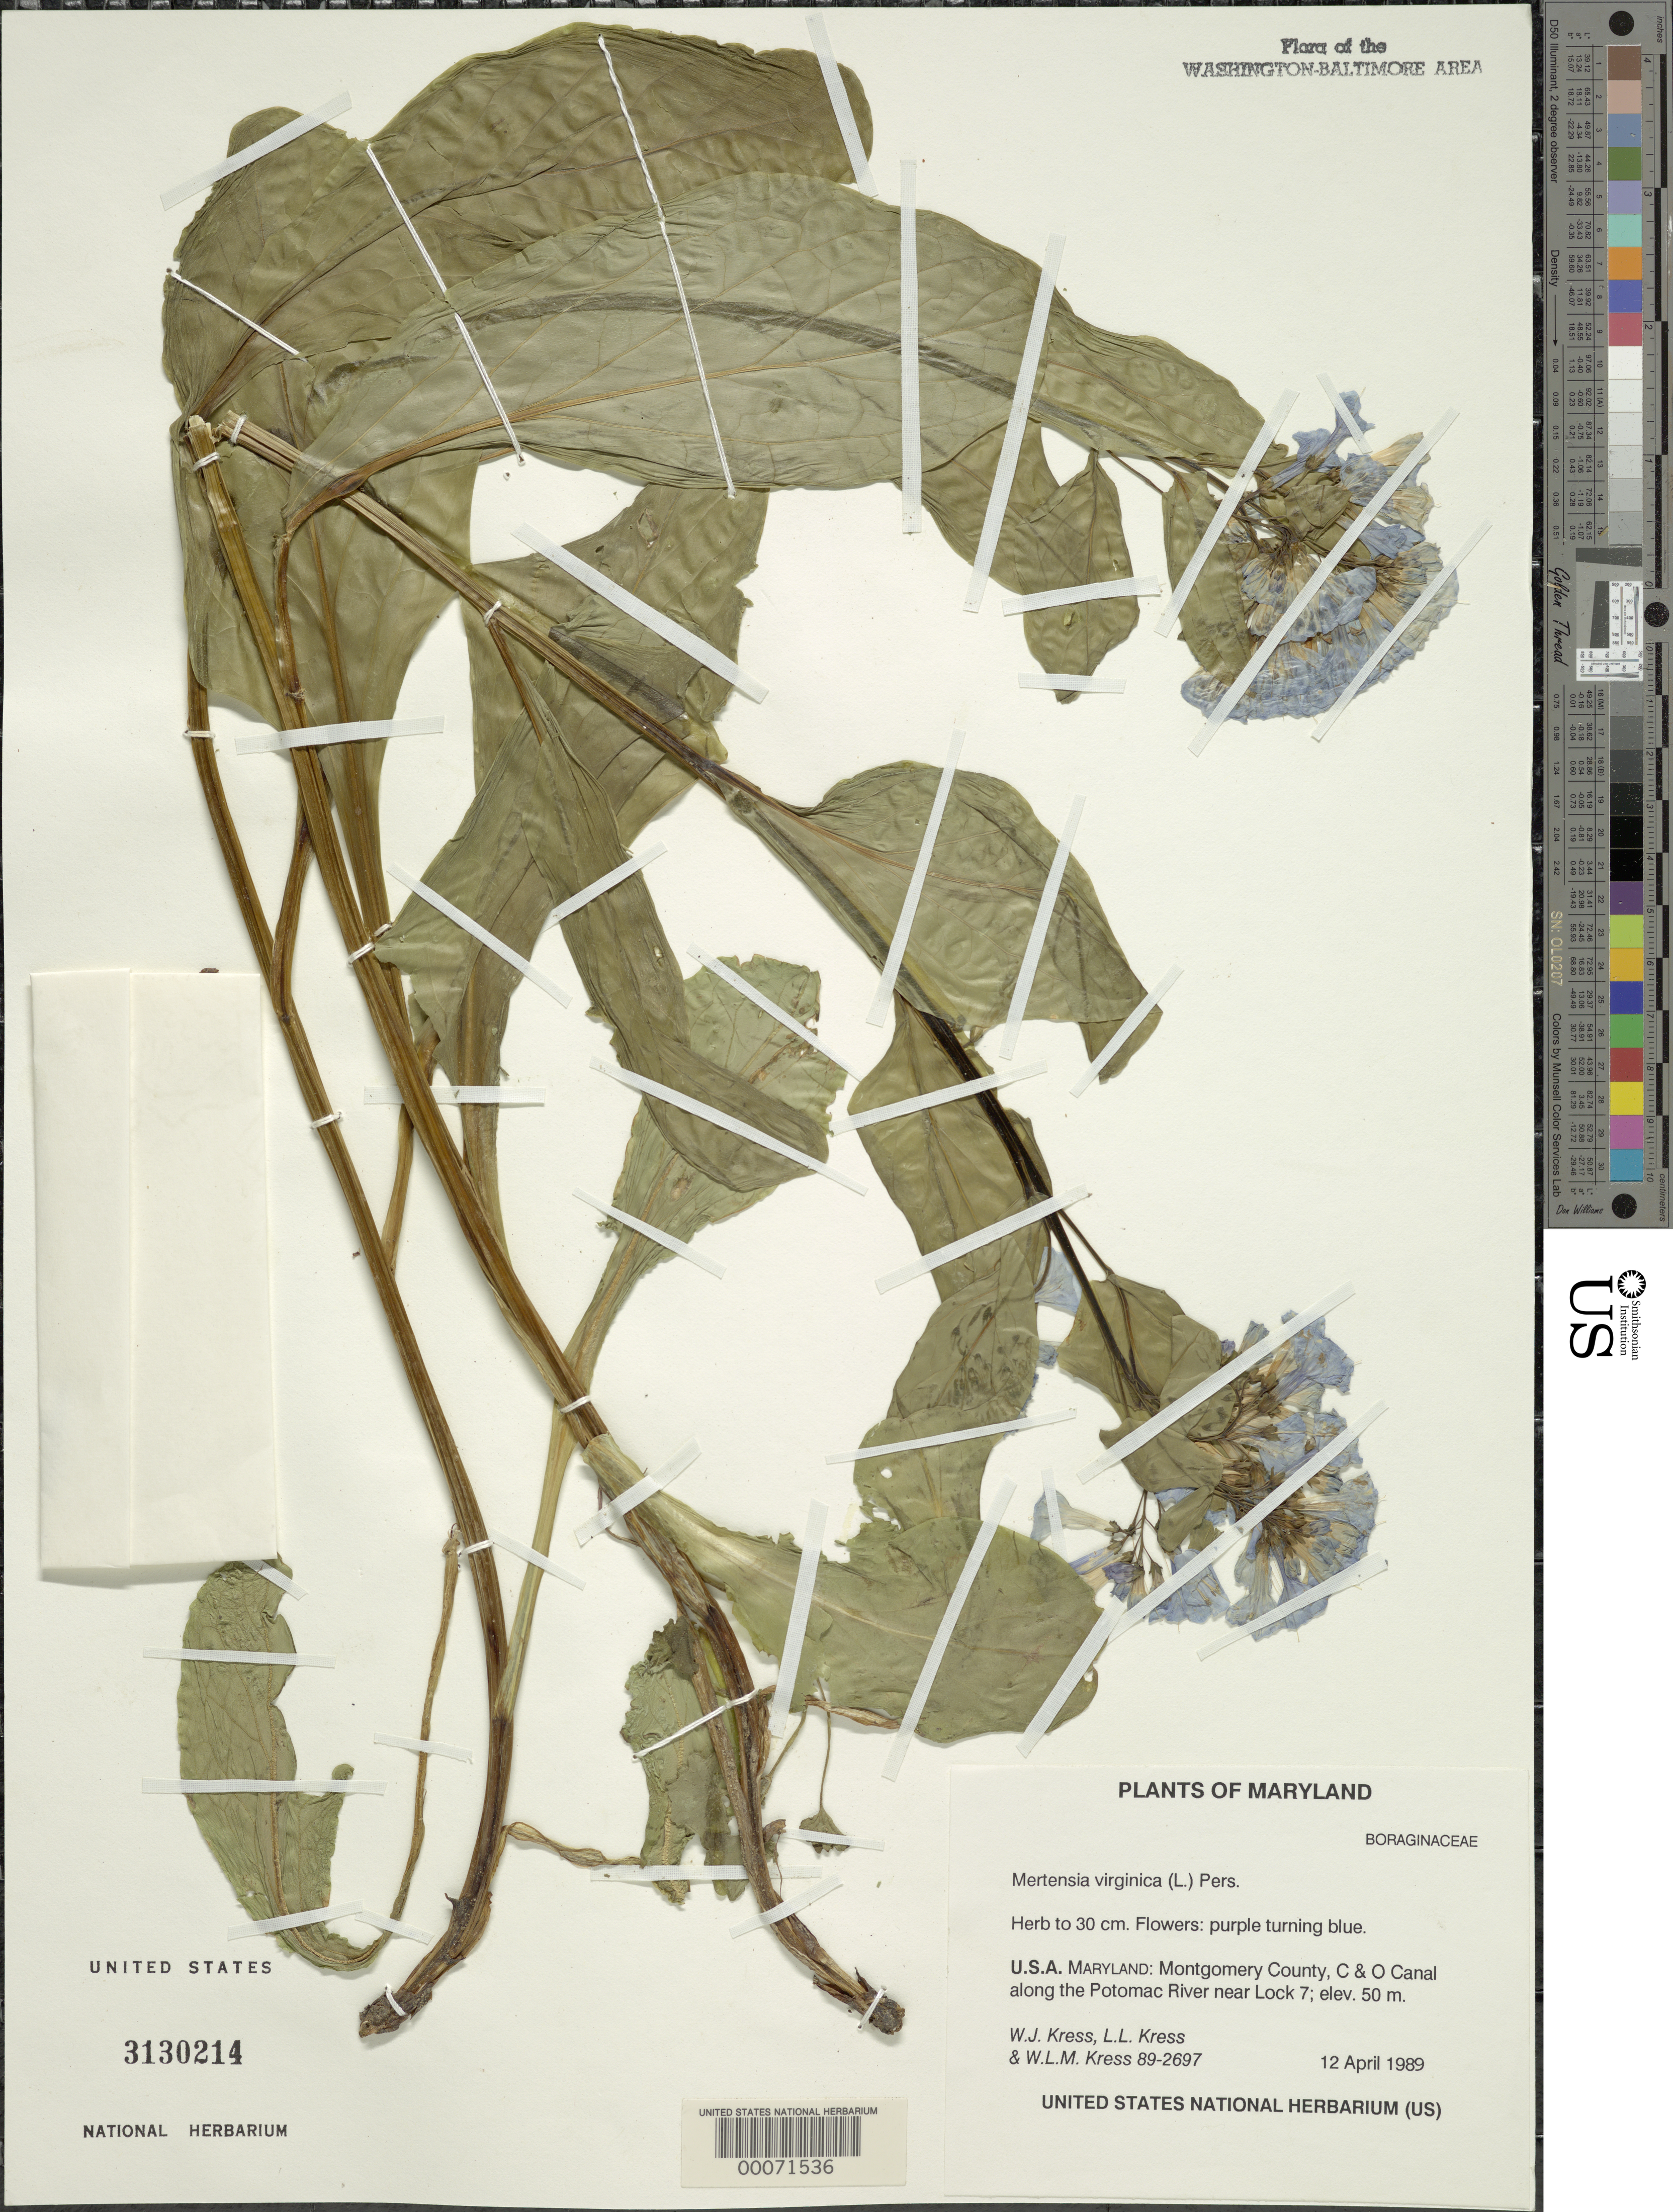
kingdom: Plantae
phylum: Tracheophyta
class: Magnoliopsida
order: Boraginales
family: Boraginaceae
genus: Mertensia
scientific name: Mertensia virginica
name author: (L.) Pers. ex Link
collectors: W. J. Kress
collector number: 89-2697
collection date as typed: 12 Apr 1989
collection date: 1989-04-12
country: United States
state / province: Maryland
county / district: Montgomery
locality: C & O Canal along the Potomac River near Lock 7 C. & O. Canal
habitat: Along canal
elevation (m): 50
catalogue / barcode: US 3130214